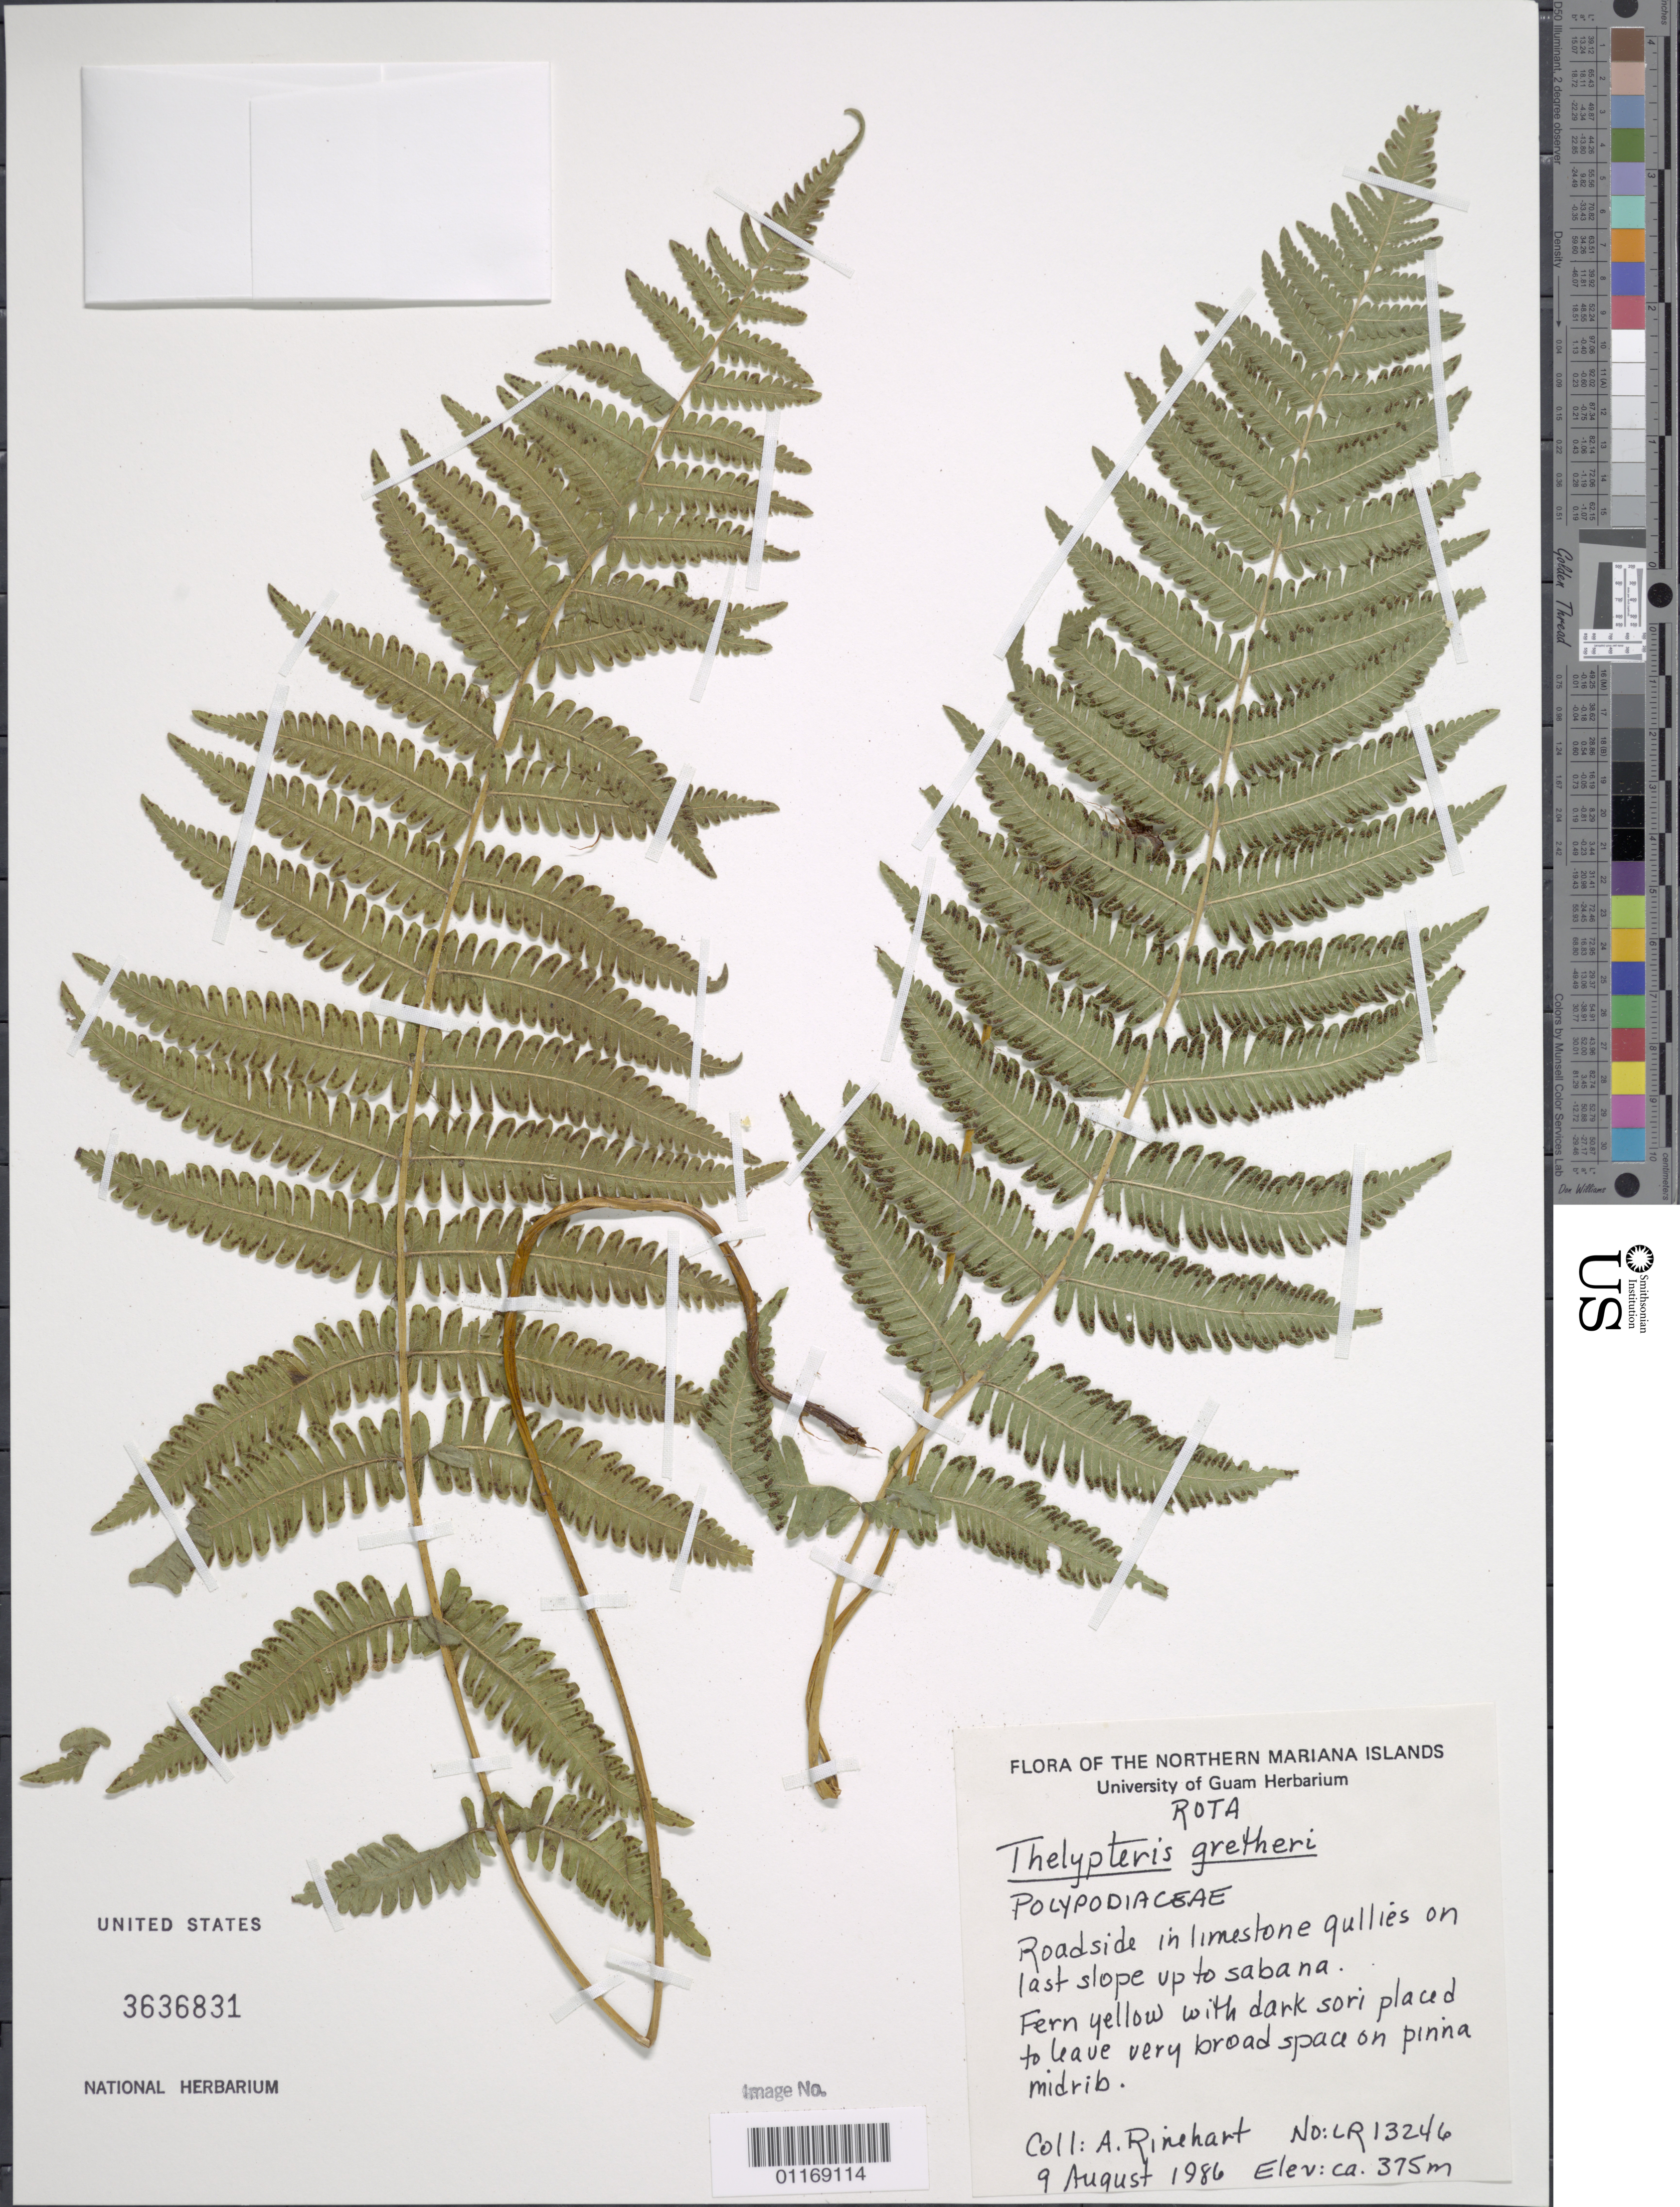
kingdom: Plantae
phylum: Tracheophyta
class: Polypodiopsida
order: Polypodiales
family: Thelypteridaceae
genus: Christella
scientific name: Christella gretheri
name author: (W.H. Wagner) Holttum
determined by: Wagner, W. L., (BOT), Smithsonian Institution - National Museum of Natural History (UNITED STATES)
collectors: A. Rinehart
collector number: LR13246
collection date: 1986-08-09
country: Northern Mariana Islands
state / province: Rota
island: Rota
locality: Last slope up to Sabana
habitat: Roadside in limstone gullies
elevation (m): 375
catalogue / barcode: US 3636831